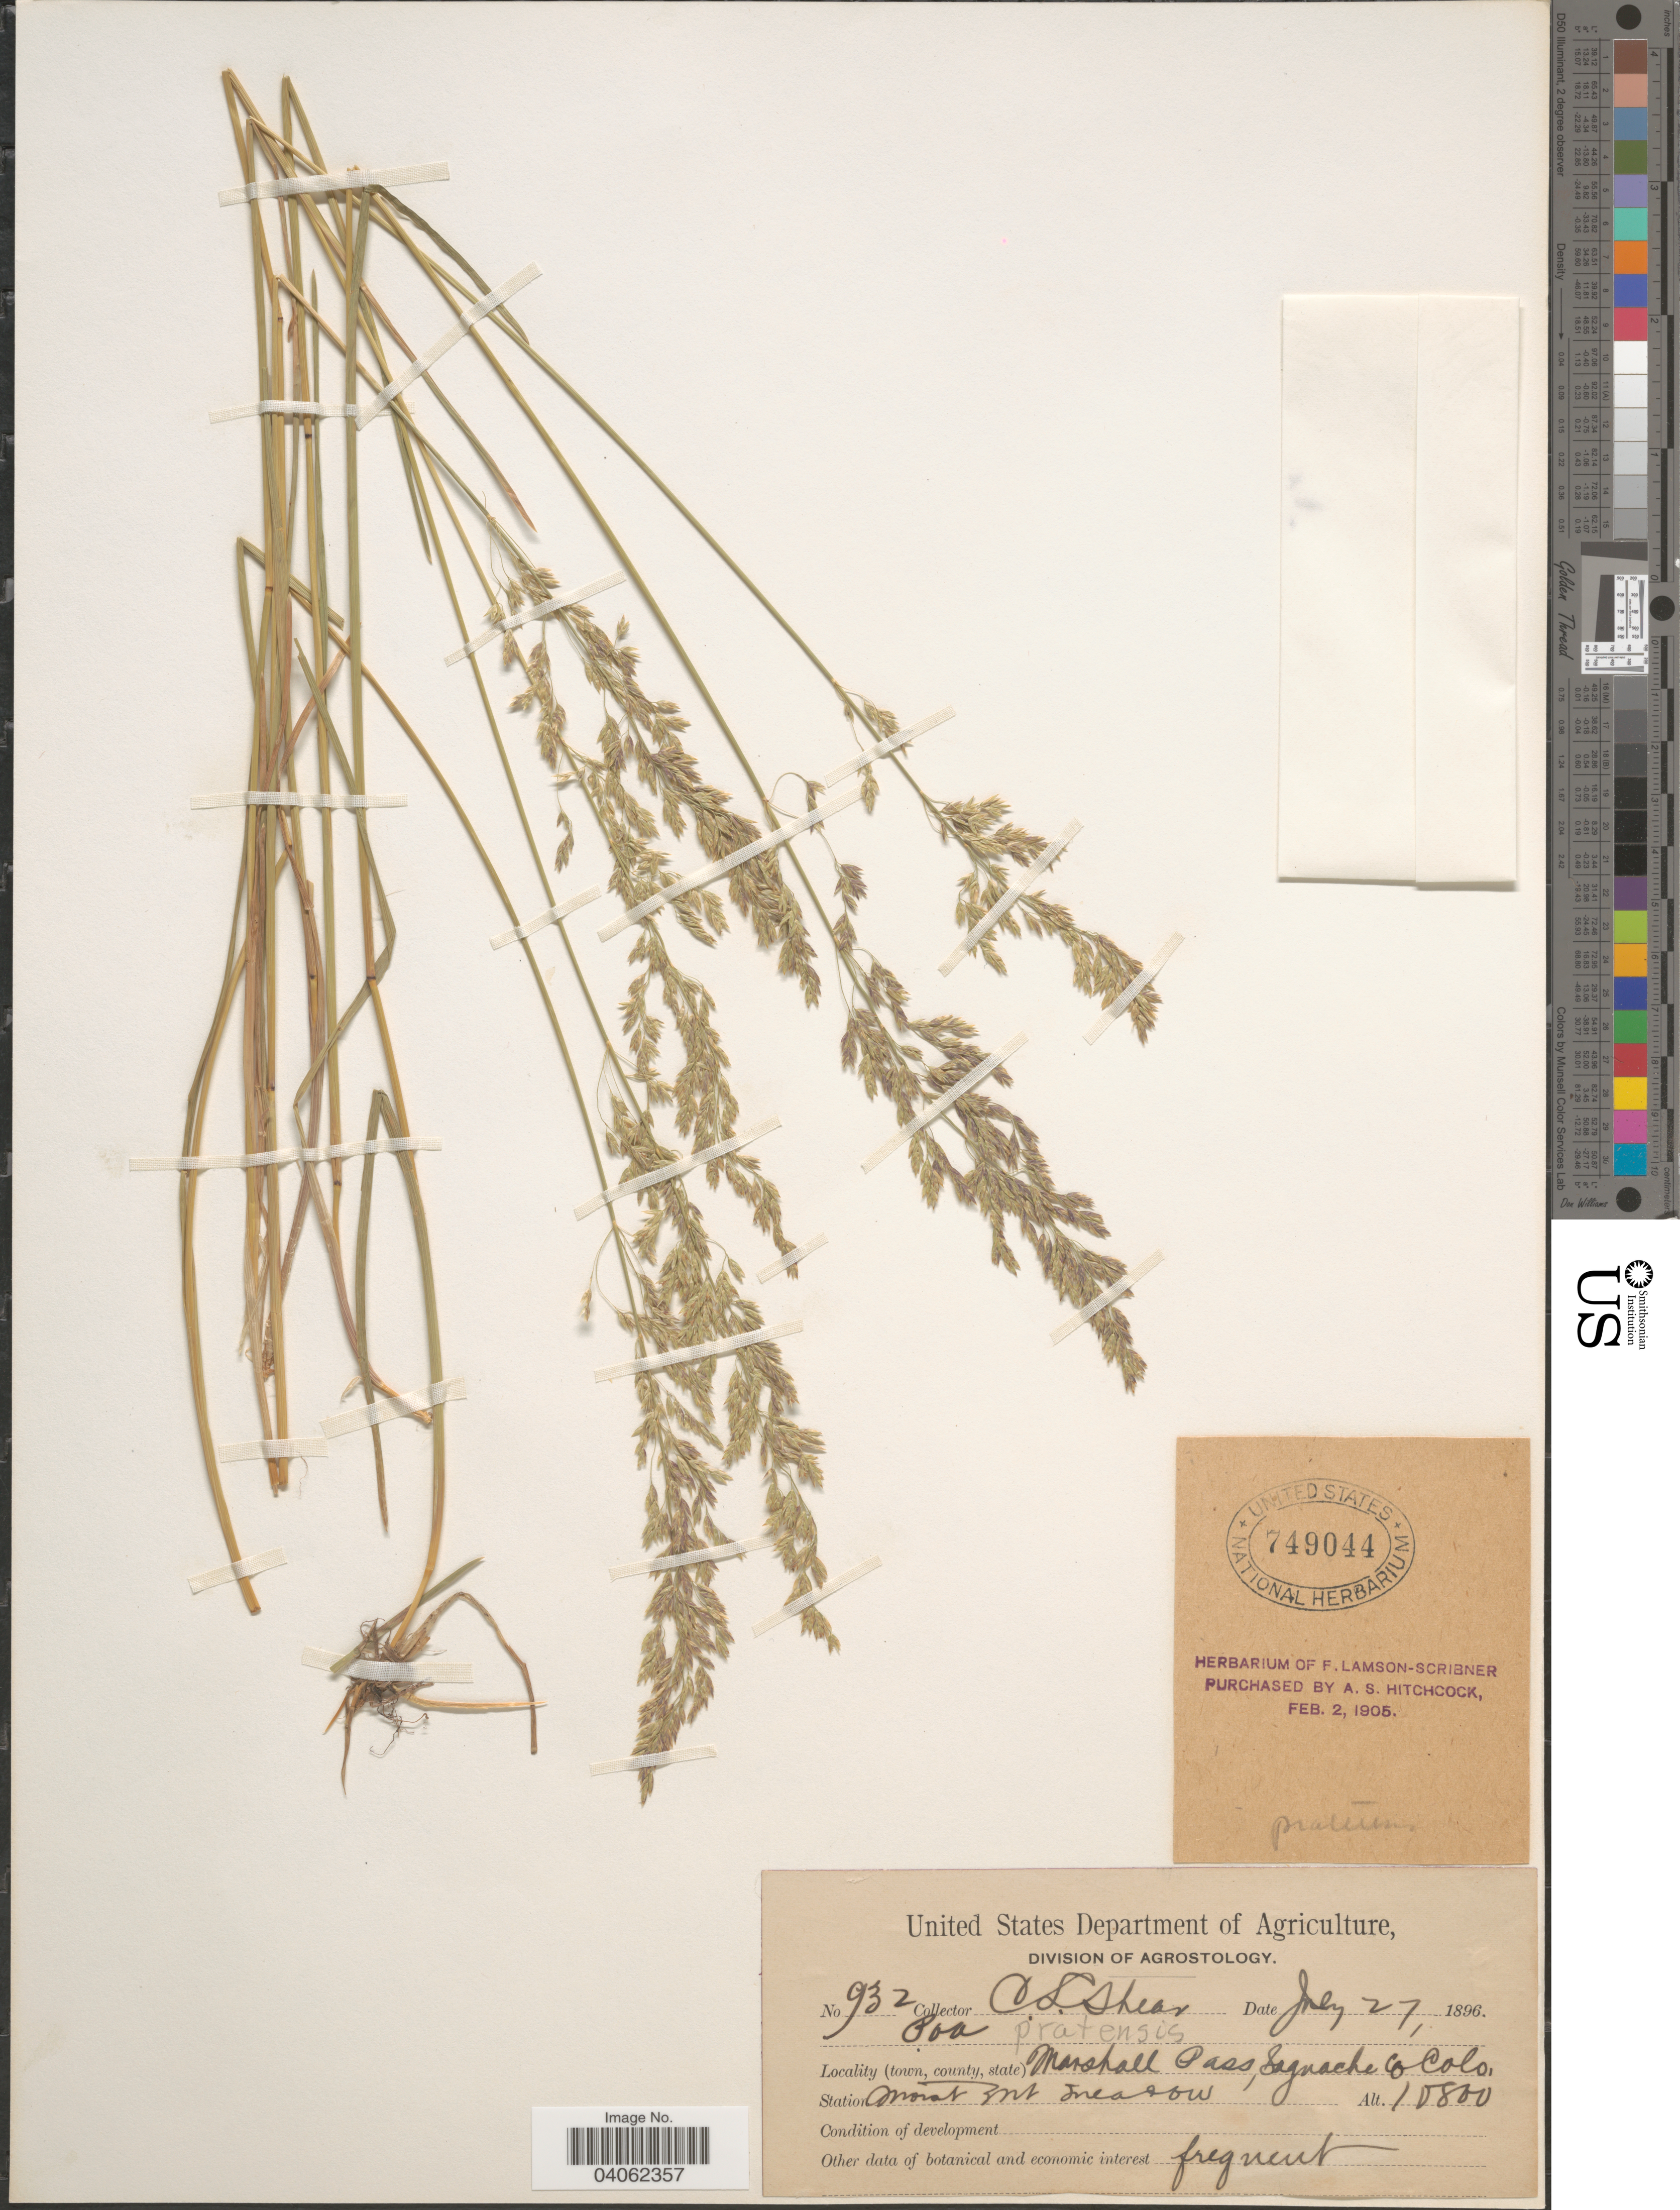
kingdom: Plantae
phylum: Tracheophyta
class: Liliopsida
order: Poales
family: Poaceae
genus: Poa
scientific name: Poa pratensis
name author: L.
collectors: C. L. Shear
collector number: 932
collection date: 1896-07-27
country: United States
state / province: Colorado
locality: Marshall Pass, Saguache Co.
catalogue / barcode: US 749044